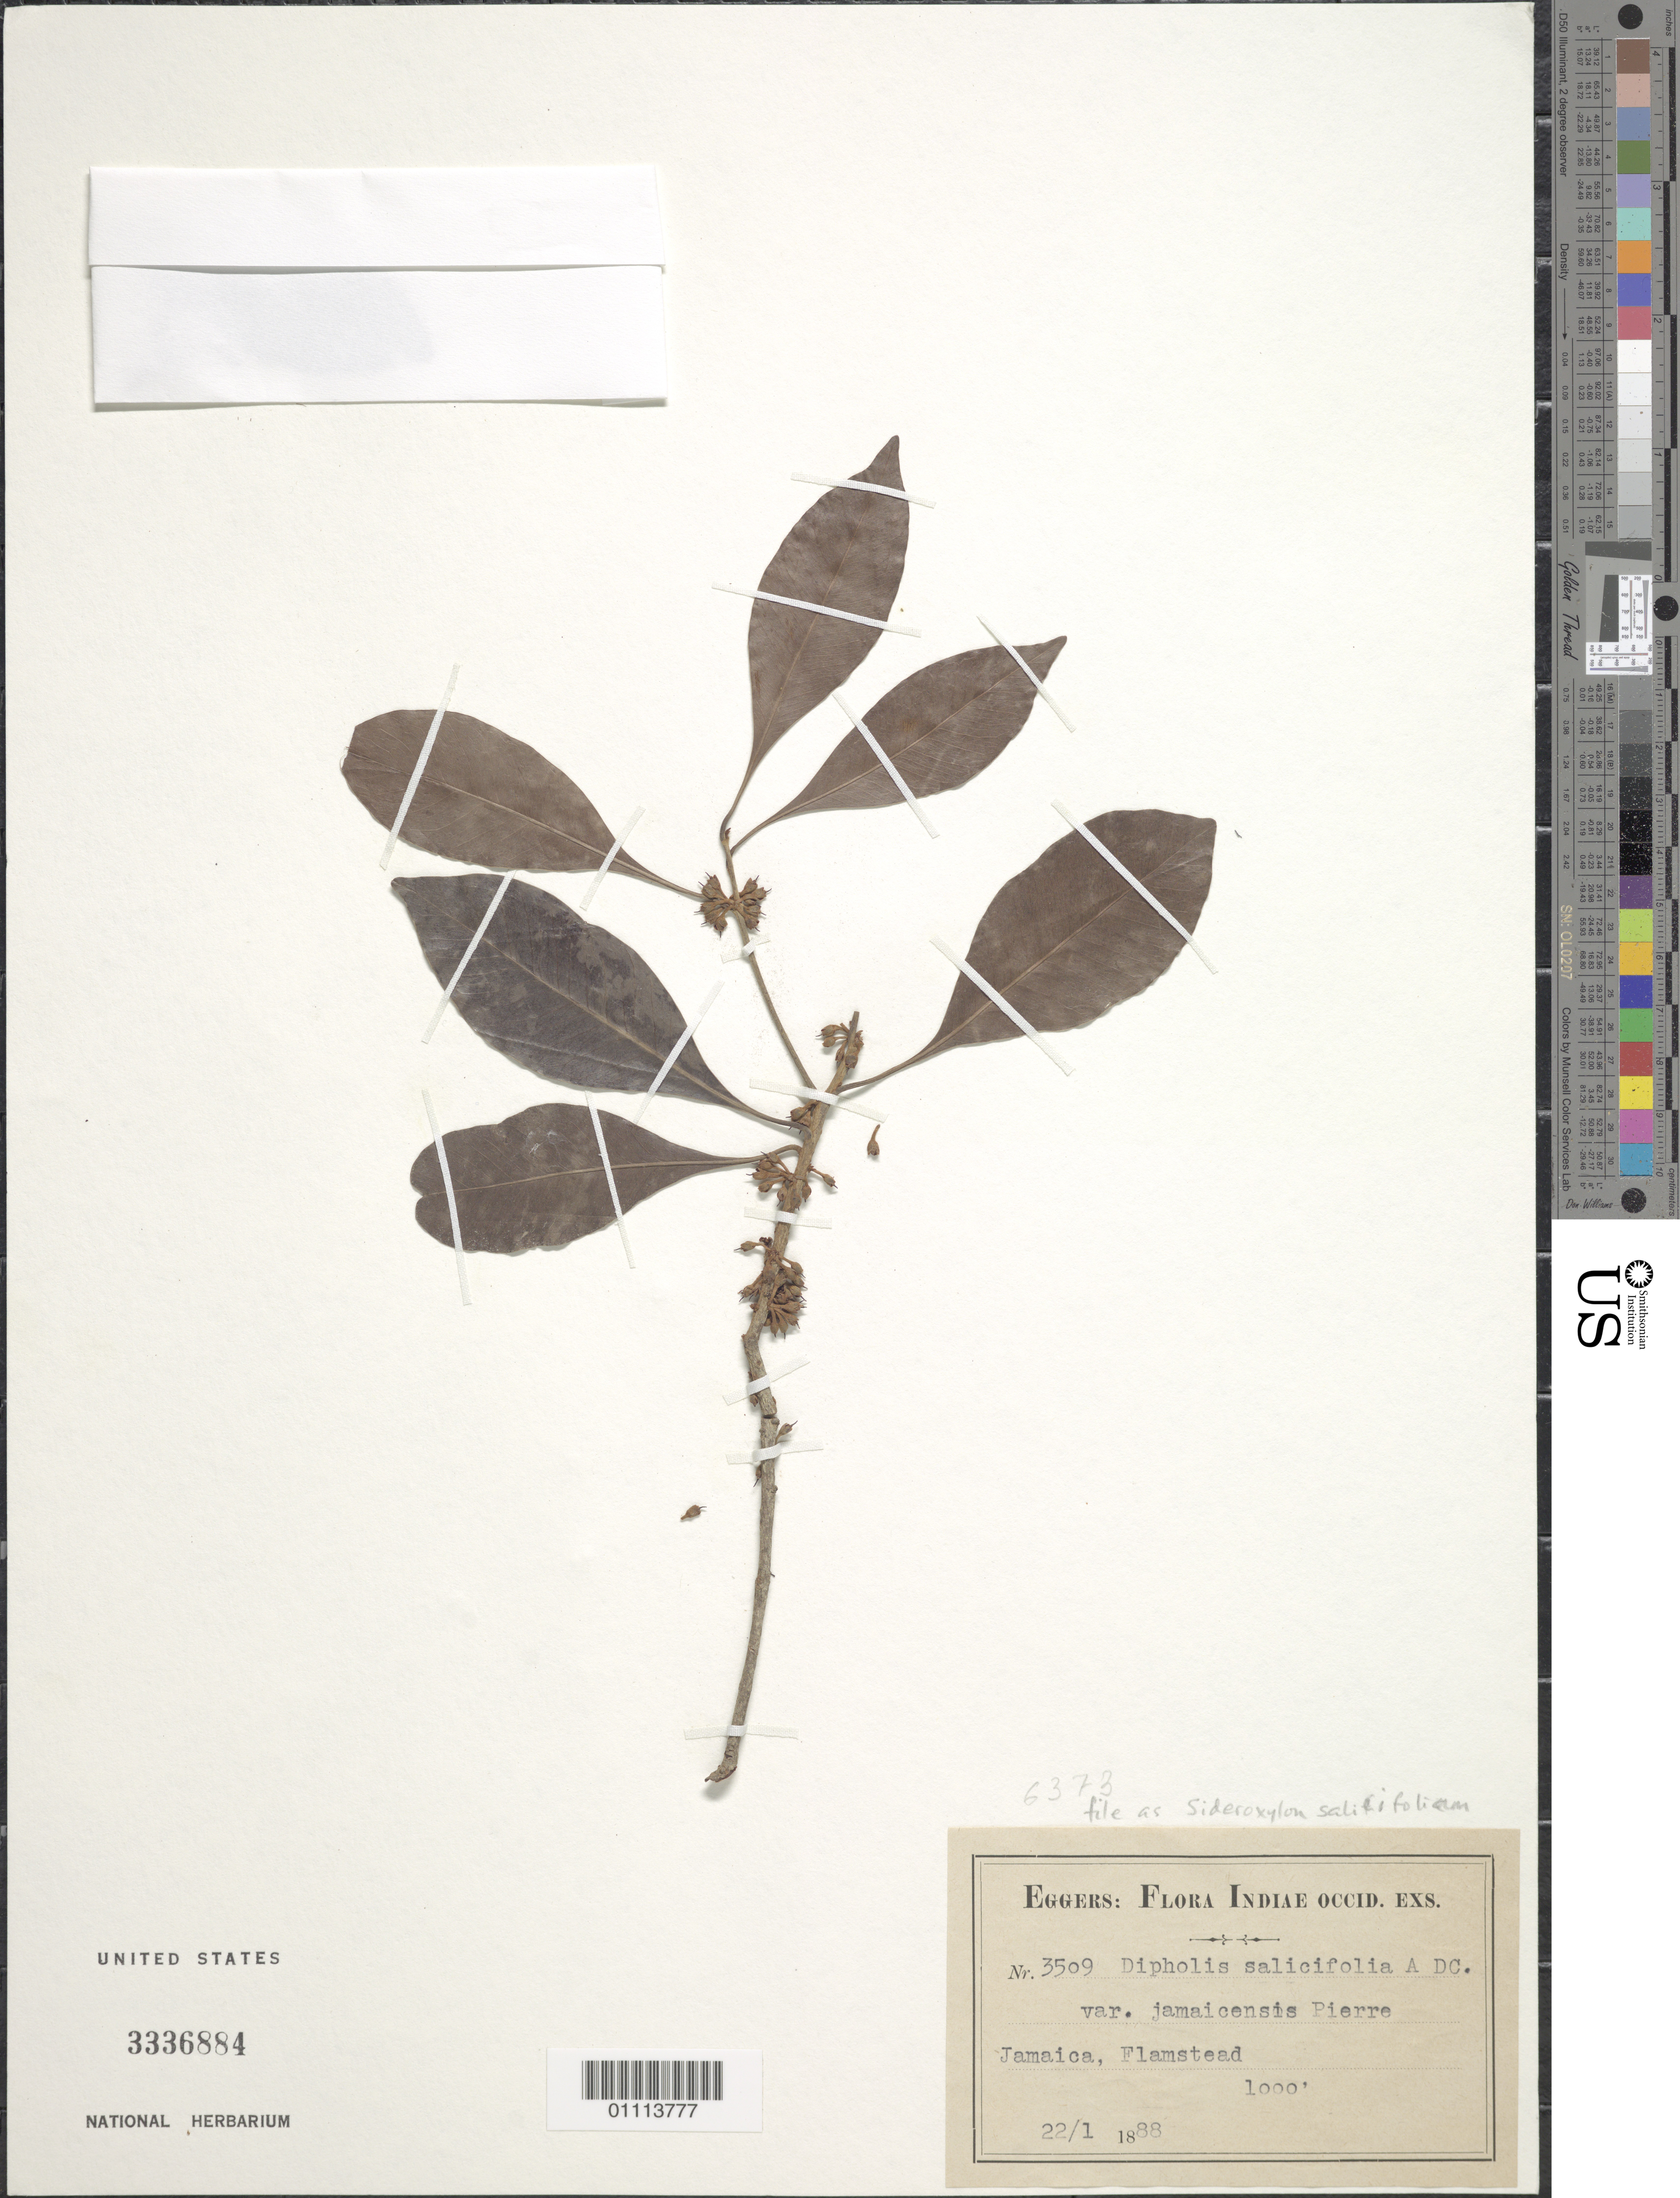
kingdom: Plantae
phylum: Tracheophyta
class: Magnoliopsida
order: Ericales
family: Sapotaceae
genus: Sideroxylon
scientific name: Sideroxylon salicifolium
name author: (L.) Lam.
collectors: H. F. A. von Eggers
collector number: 3509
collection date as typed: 22 Jan 1888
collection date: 1888-01-22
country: Jamaica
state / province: Saint Andrew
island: Jamaica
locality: Flamstead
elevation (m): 305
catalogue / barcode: US 3336884